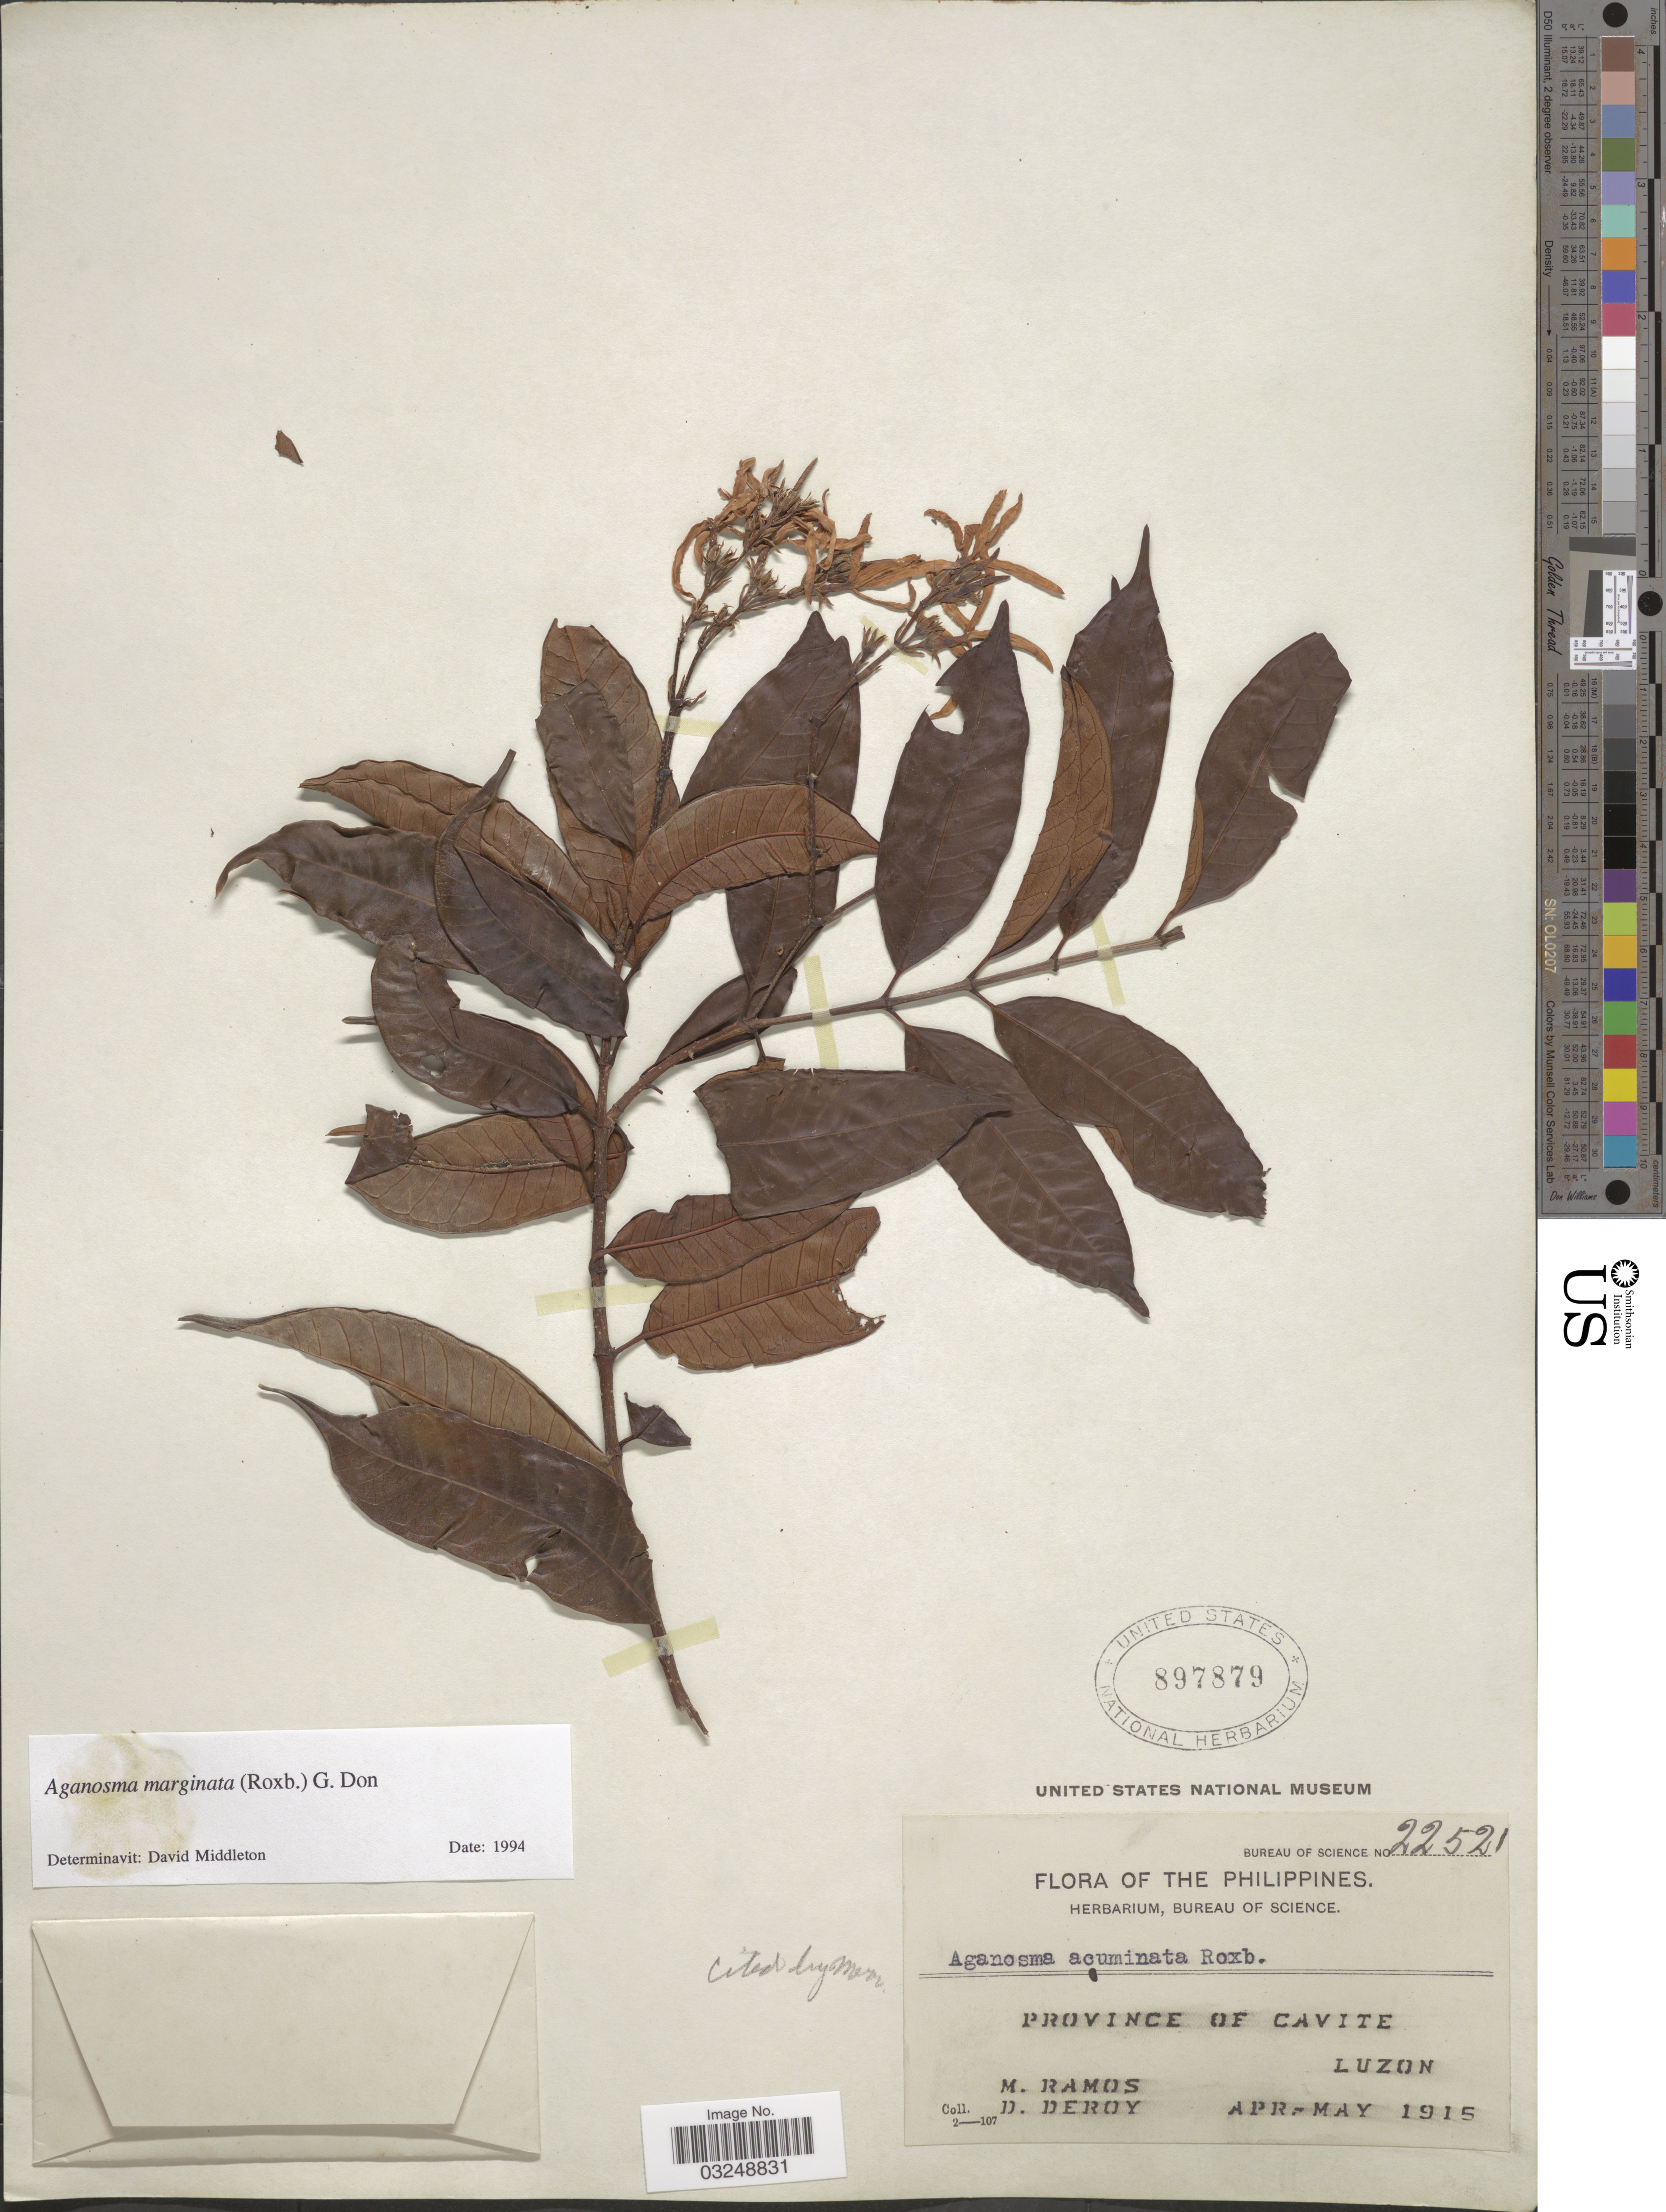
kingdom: Plantae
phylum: Tracheophyta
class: Magnoliopsida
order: Gentianales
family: Apocynaceae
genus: Aganosma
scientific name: Aganosma marginata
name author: (Roxb.) G. Don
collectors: M. Ramos & D. Deroy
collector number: Bureau of Science 22521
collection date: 1915-04/1915-05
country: Philippines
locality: Province of Cavite, Luzon.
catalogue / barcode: US 897879